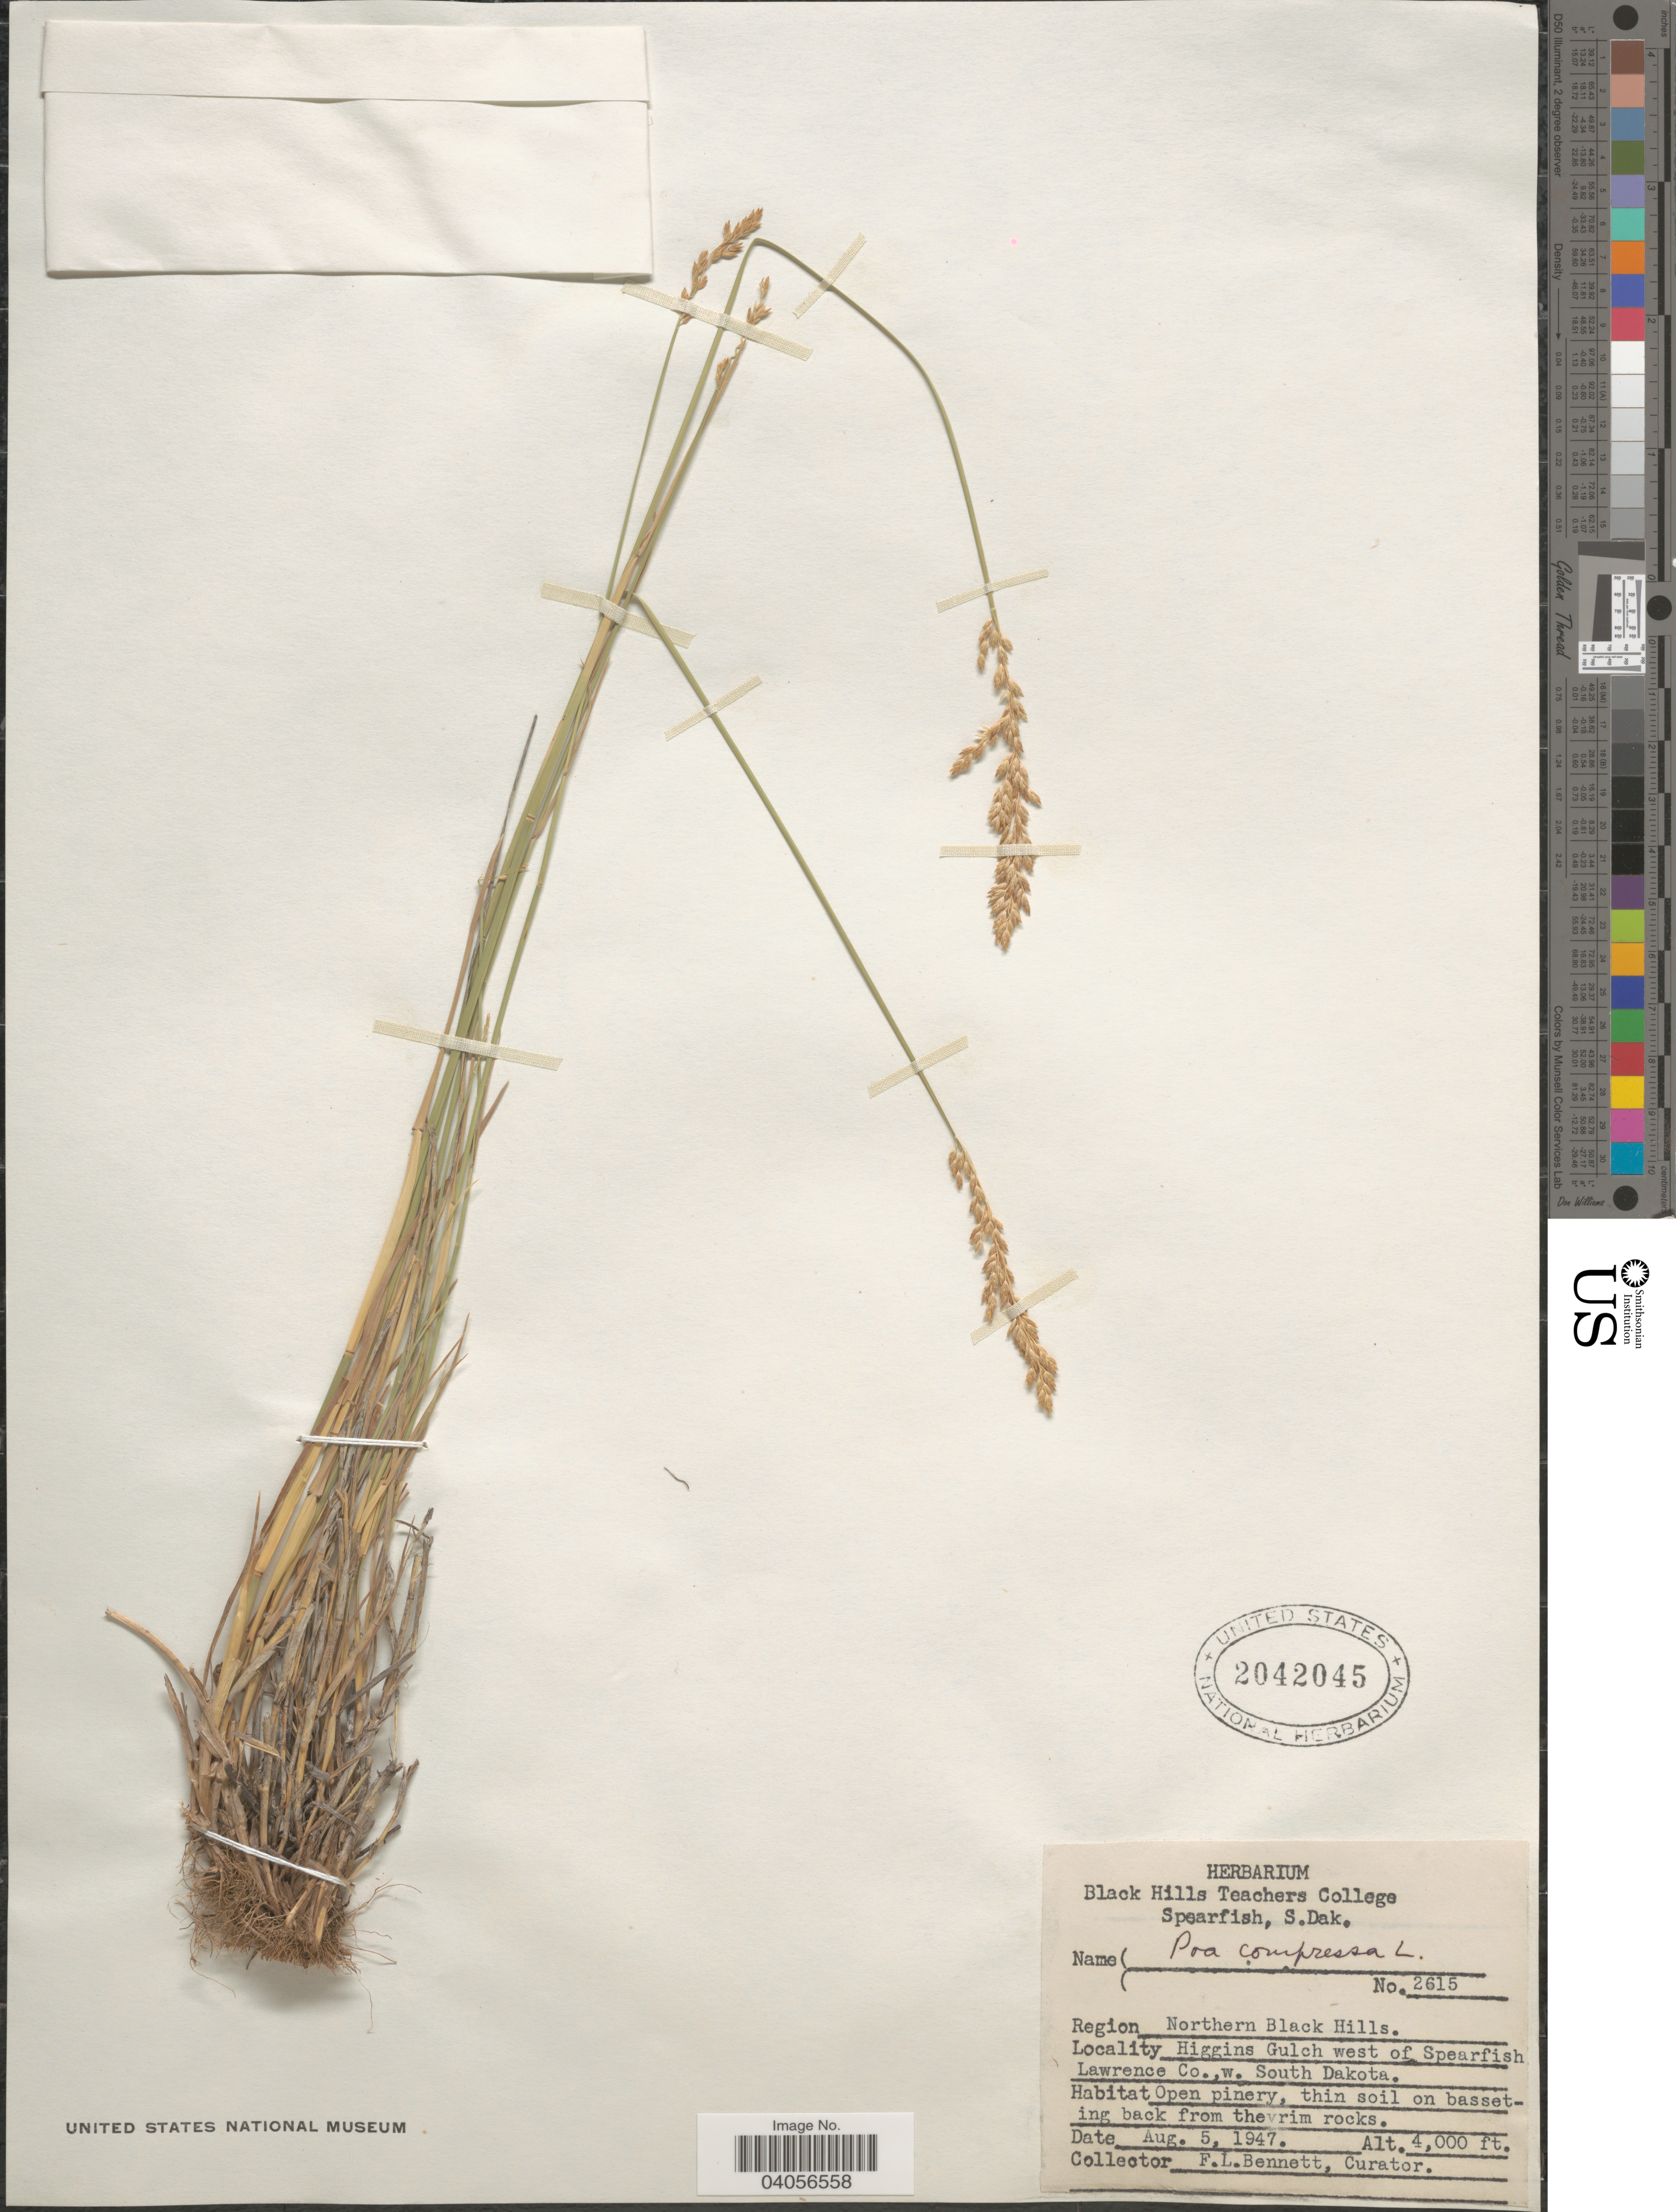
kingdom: Plantae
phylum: Tracheophyta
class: Liliopsida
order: Poales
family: Poaceae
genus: Poa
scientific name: Poa compressa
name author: L.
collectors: F. Bennett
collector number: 2615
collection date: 1947-08-05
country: United States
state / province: South Dakota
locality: Region Northern Black Hills. Higgins Gulch west of Spearfish Lawrence Co.,w. South Dakota.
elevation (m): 1219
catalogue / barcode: US 2042045